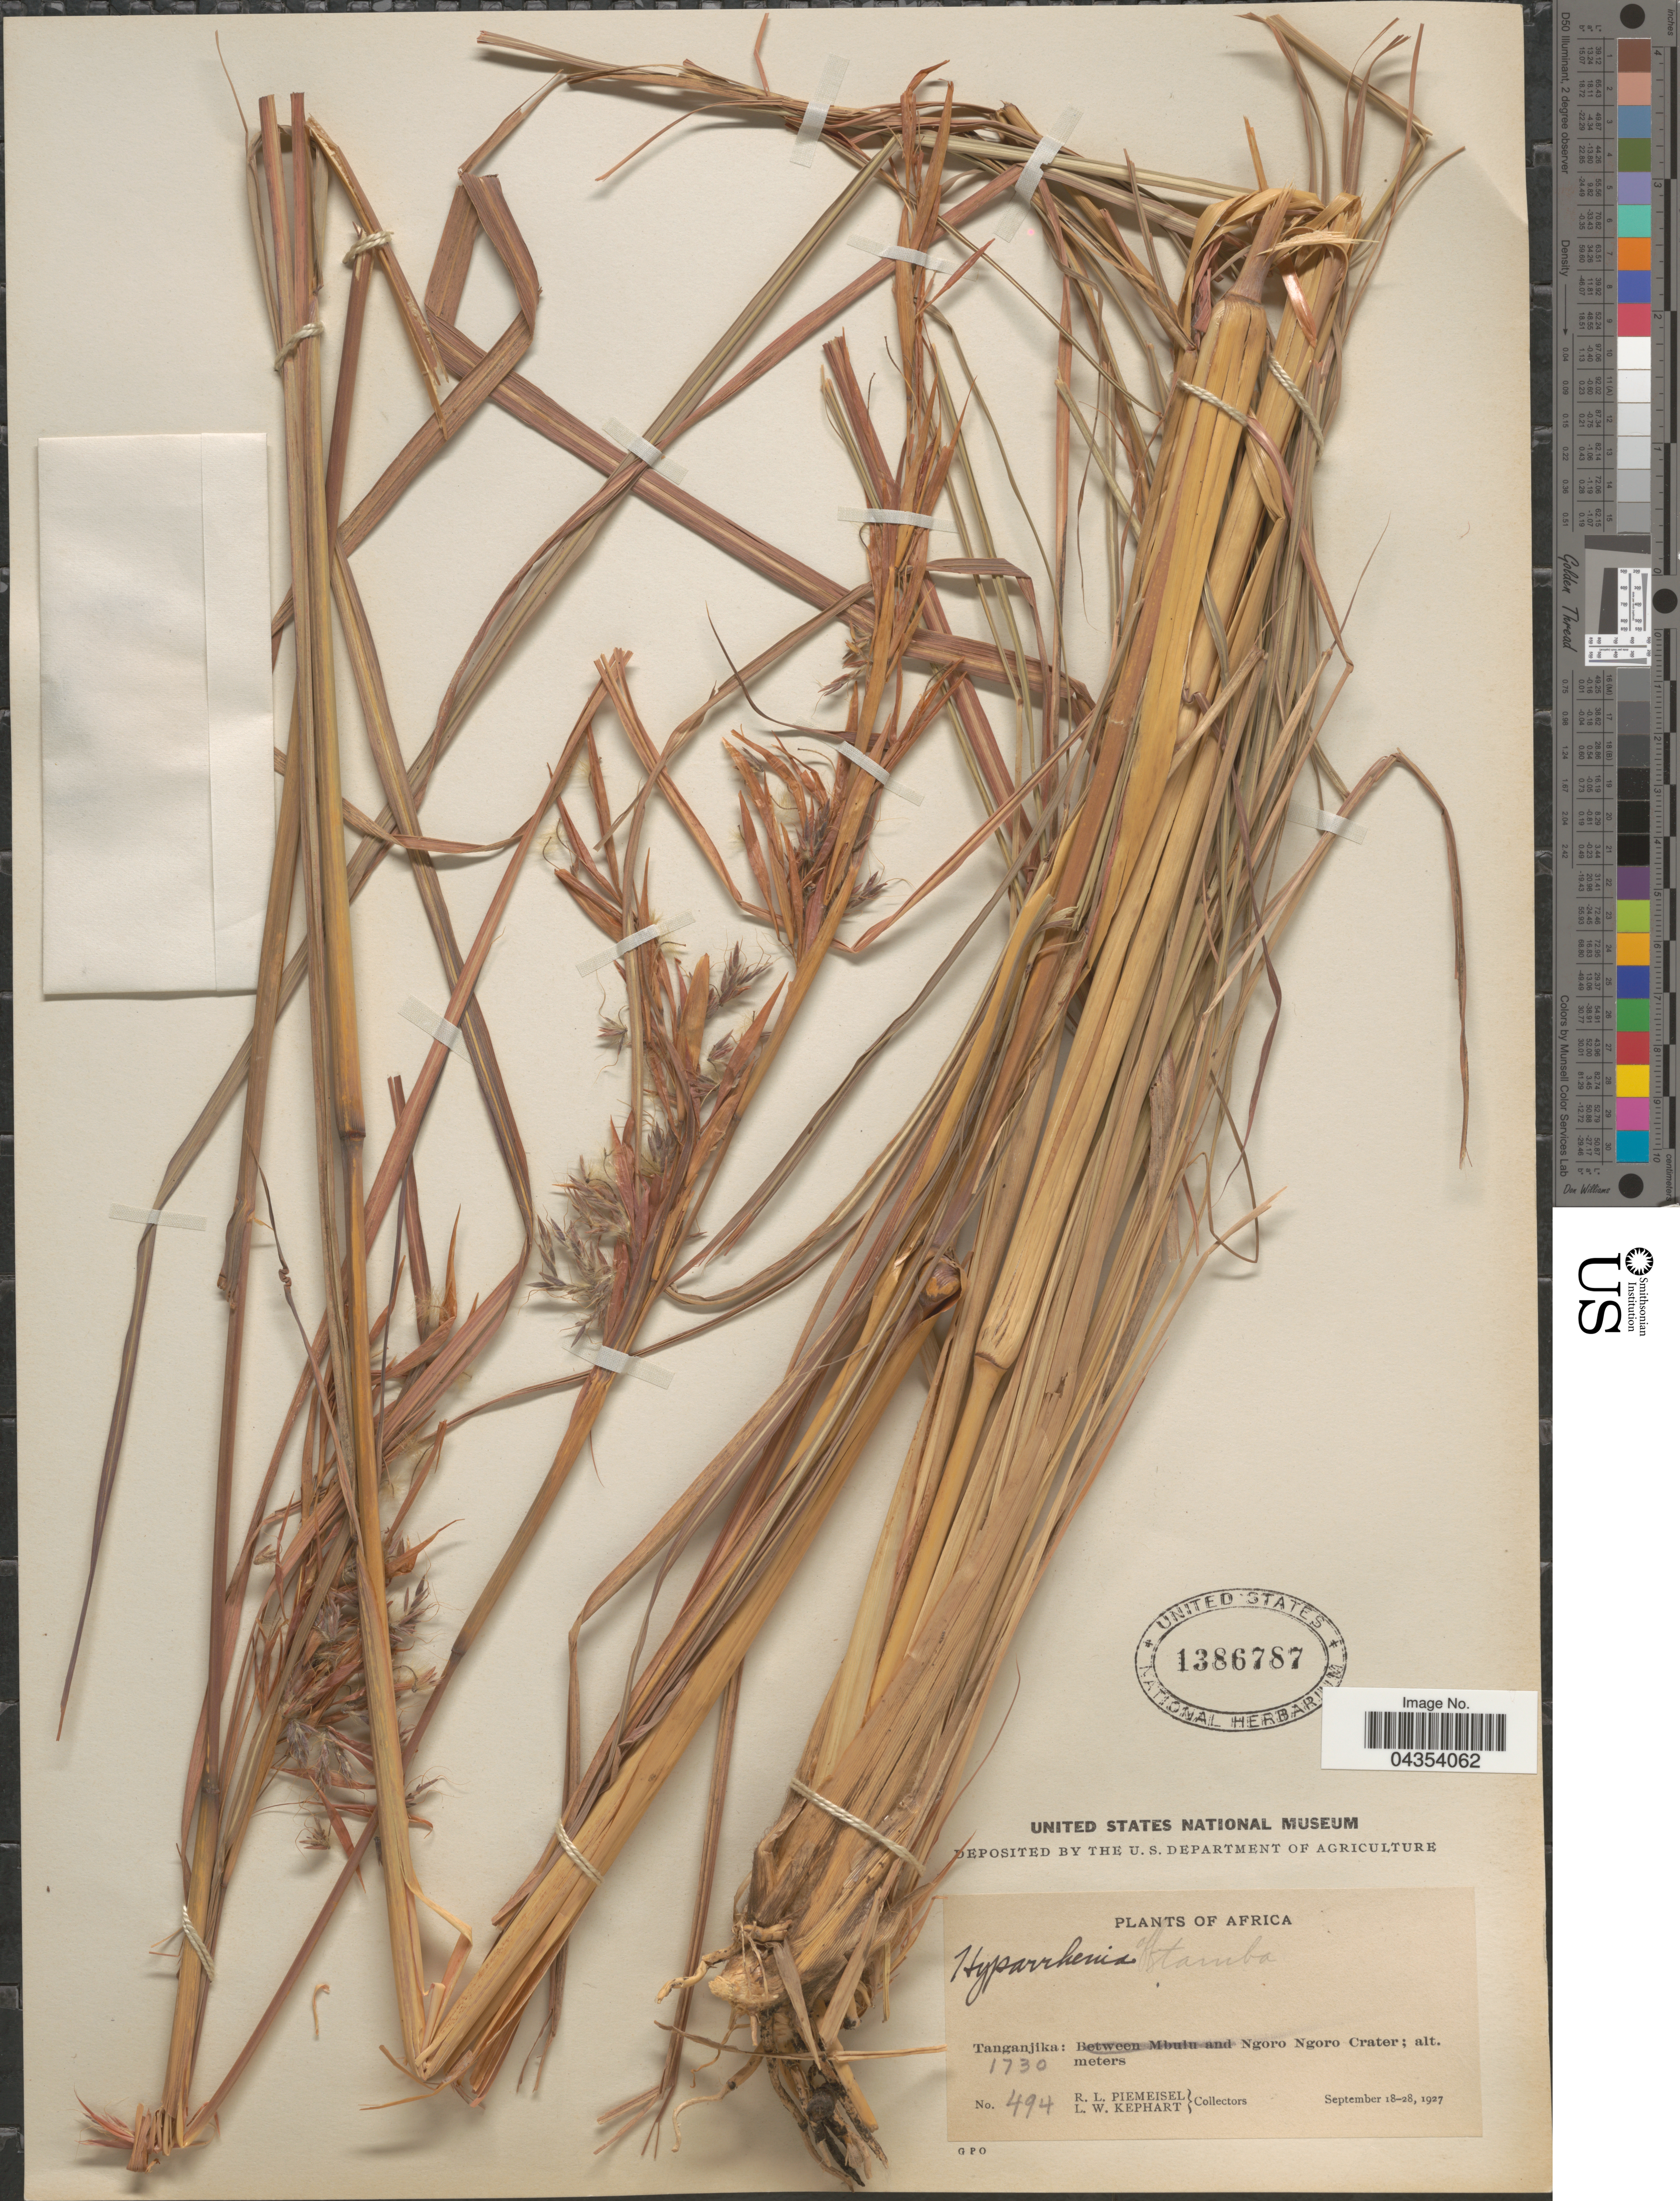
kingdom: Plantae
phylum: Tracheophyta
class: Liliopsida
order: Poales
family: Poaceae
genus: Hyparrhenia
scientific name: Hyparrhenia sp.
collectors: R. L. Piemeisel & L. W. Kephart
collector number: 494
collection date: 1927-09-18/1927-09-28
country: Tanzania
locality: Tanganjika: Ngoro Ngoro Crater.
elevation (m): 1730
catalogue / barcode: US 1386787